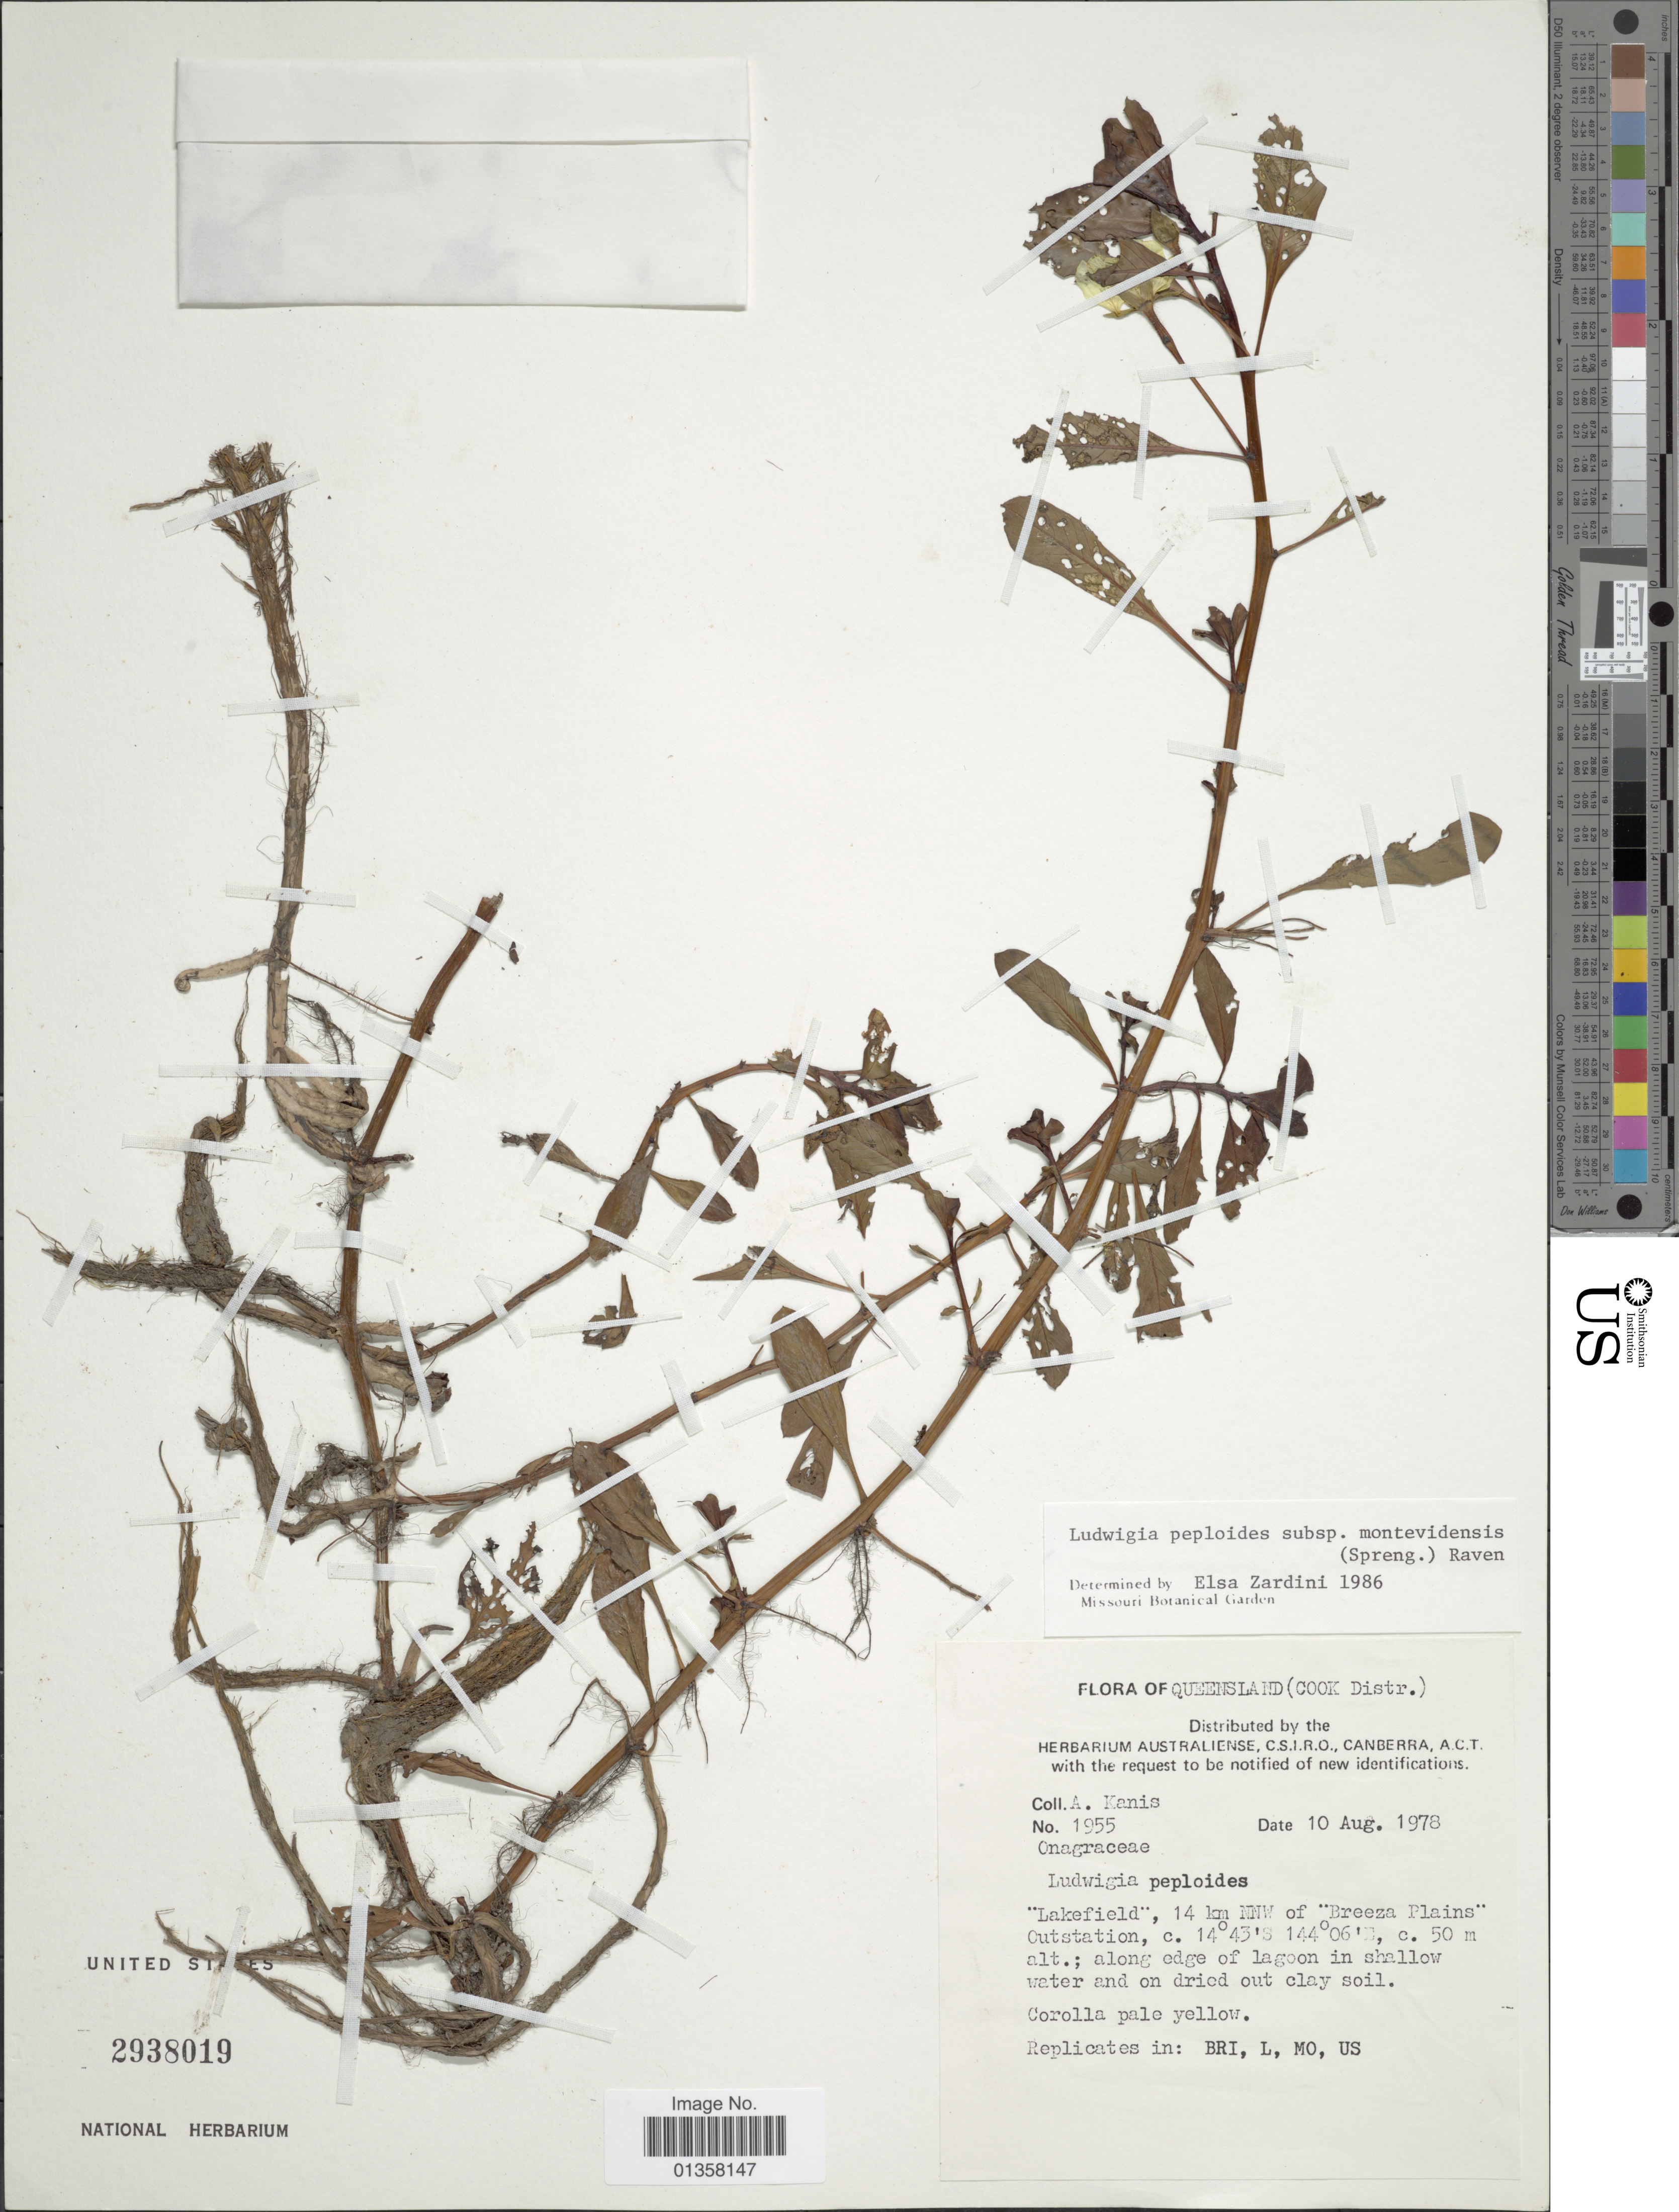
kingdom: Plantae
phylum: Tracheophyta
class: Magnoliopsida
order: Myrtales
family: Onagraceae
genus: Ludwigia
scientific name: Ludwigia peploides subsp. montevidensis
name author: (Spreng.) P.H. Raven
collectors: A. Kanis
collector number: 1955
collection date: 1978-08-10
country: Australia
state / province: Queensland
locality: Lakefield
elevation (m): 50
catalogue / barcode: US 2938019